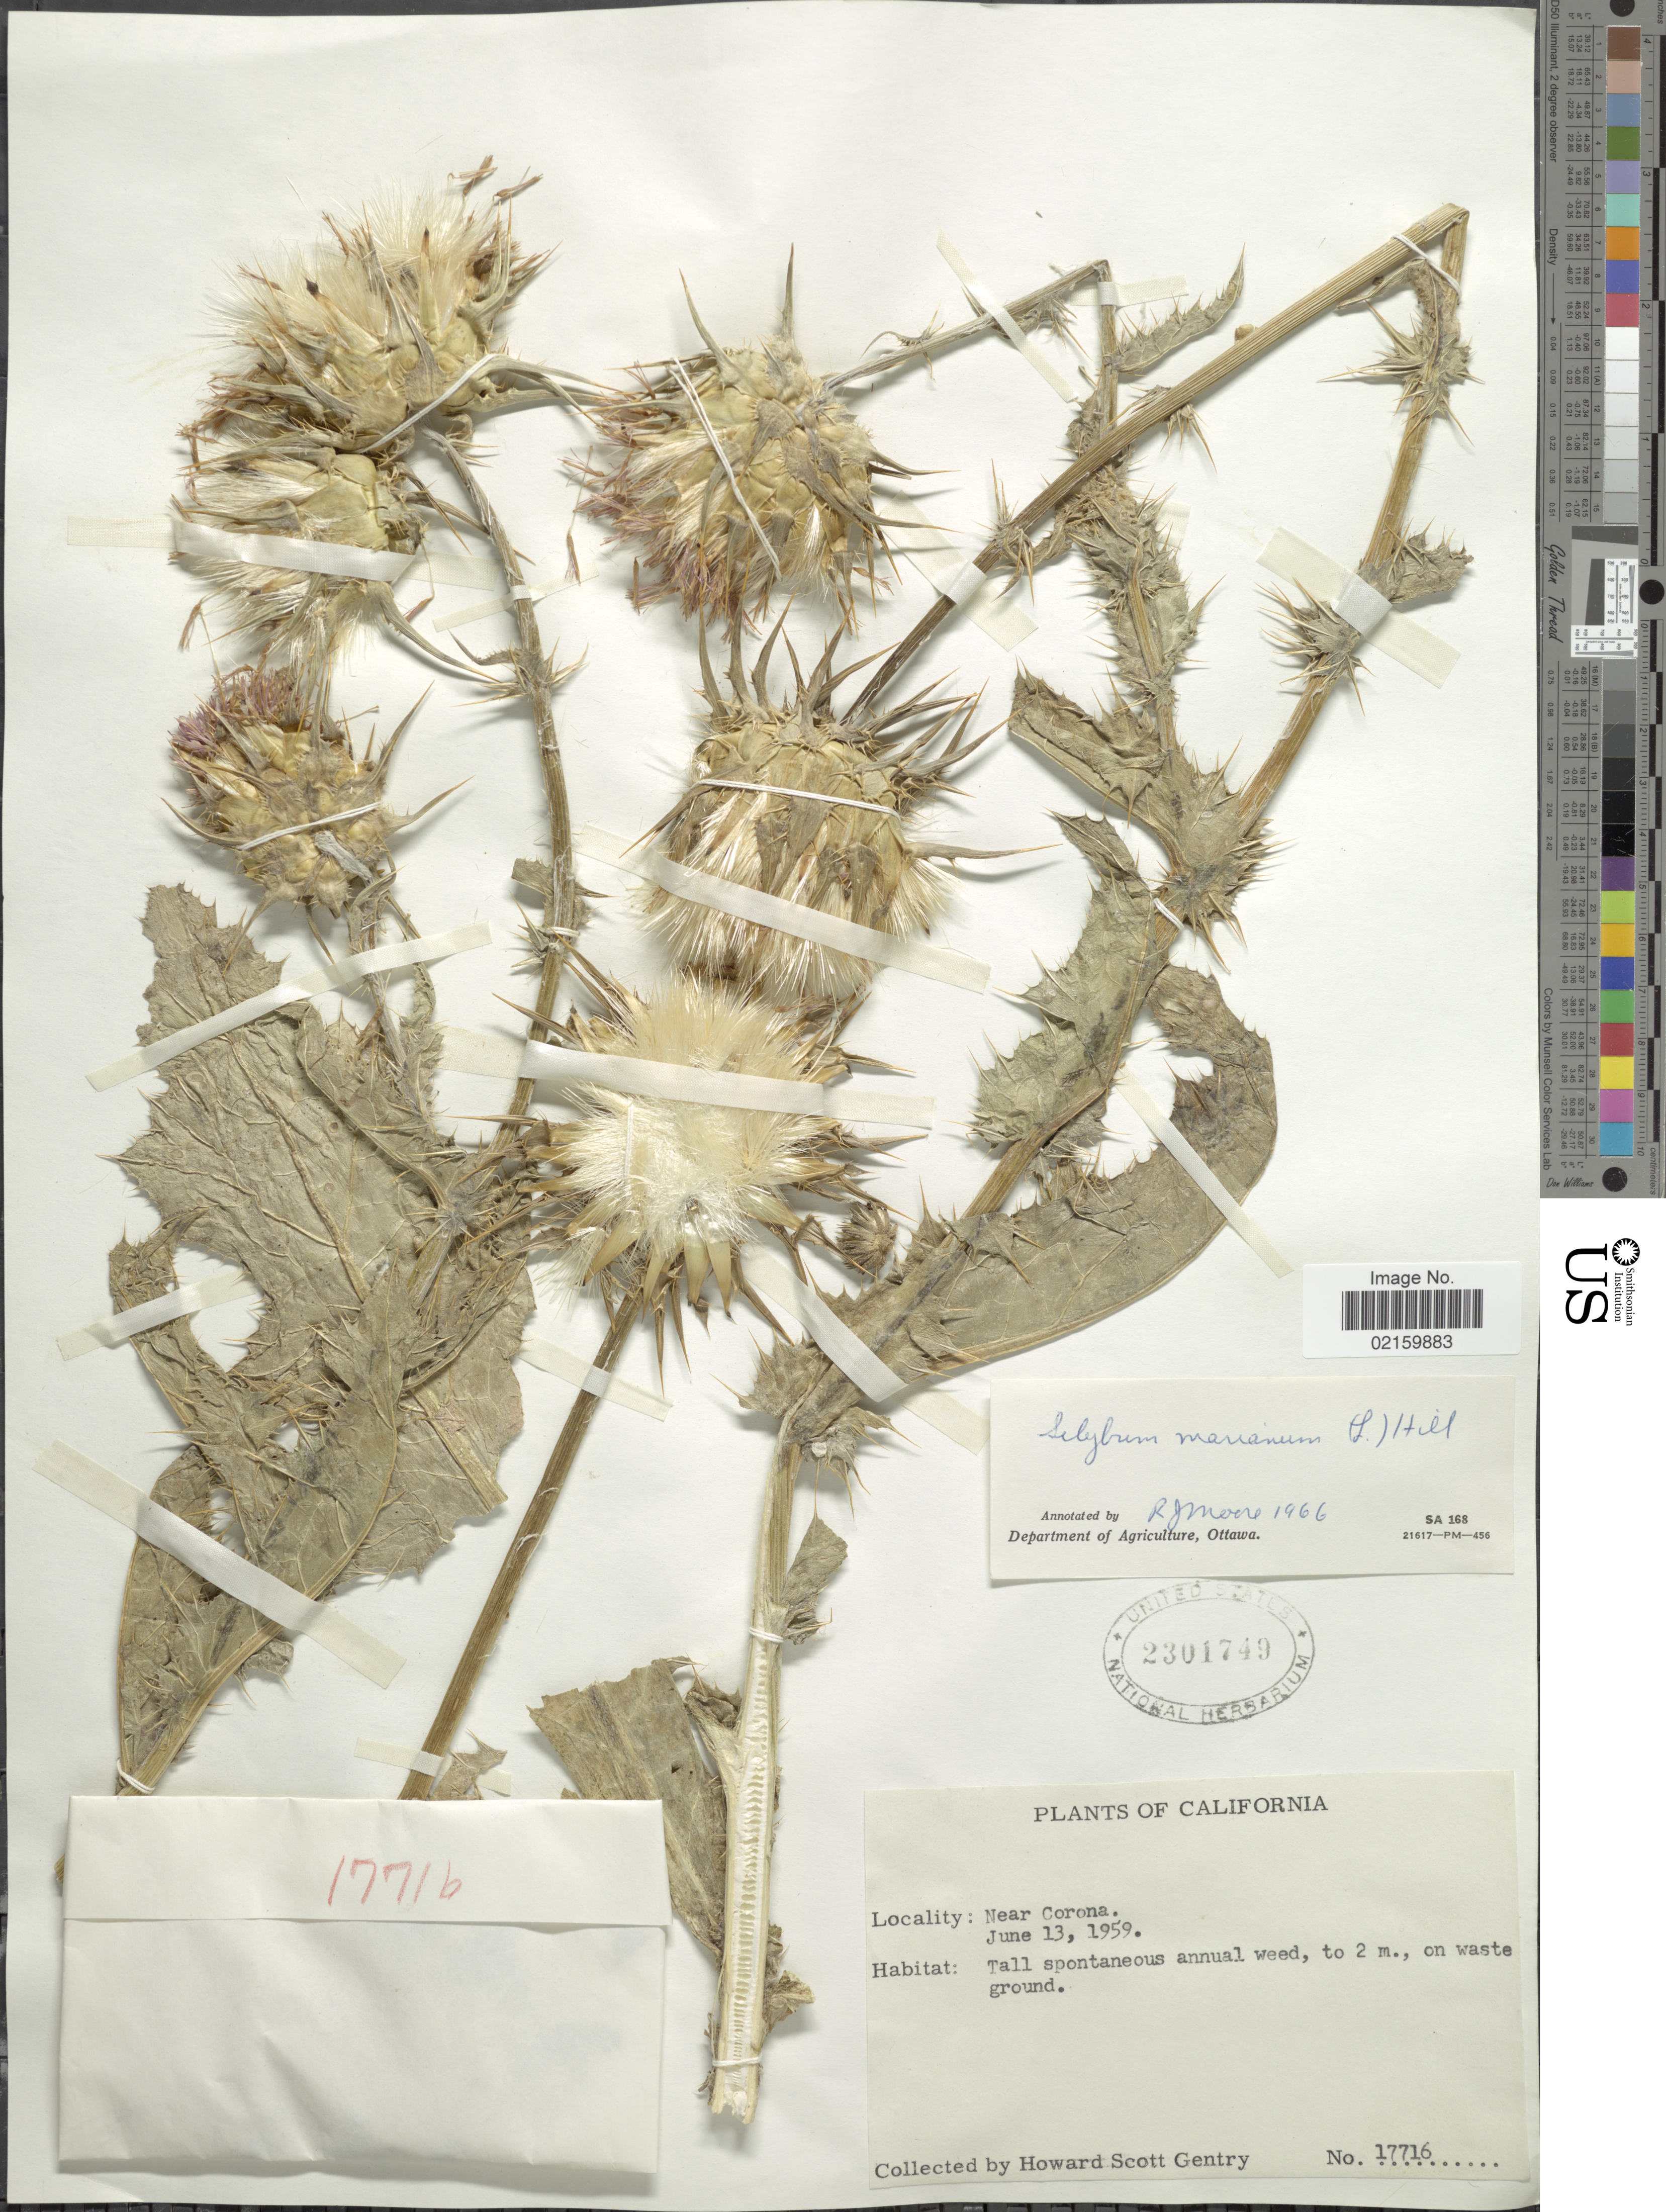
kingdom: Plantae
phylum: Tracheophyta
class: Magnoliopsida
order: Asterales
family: Asteraceae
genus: Silybum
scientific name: Silybum marianum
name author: (L.) Gaertn.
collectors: H. S. Gentry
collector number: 17716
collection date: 1959-06-13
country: United States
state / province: California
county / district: Riverside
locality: California near Corona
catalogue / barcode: US 2301749